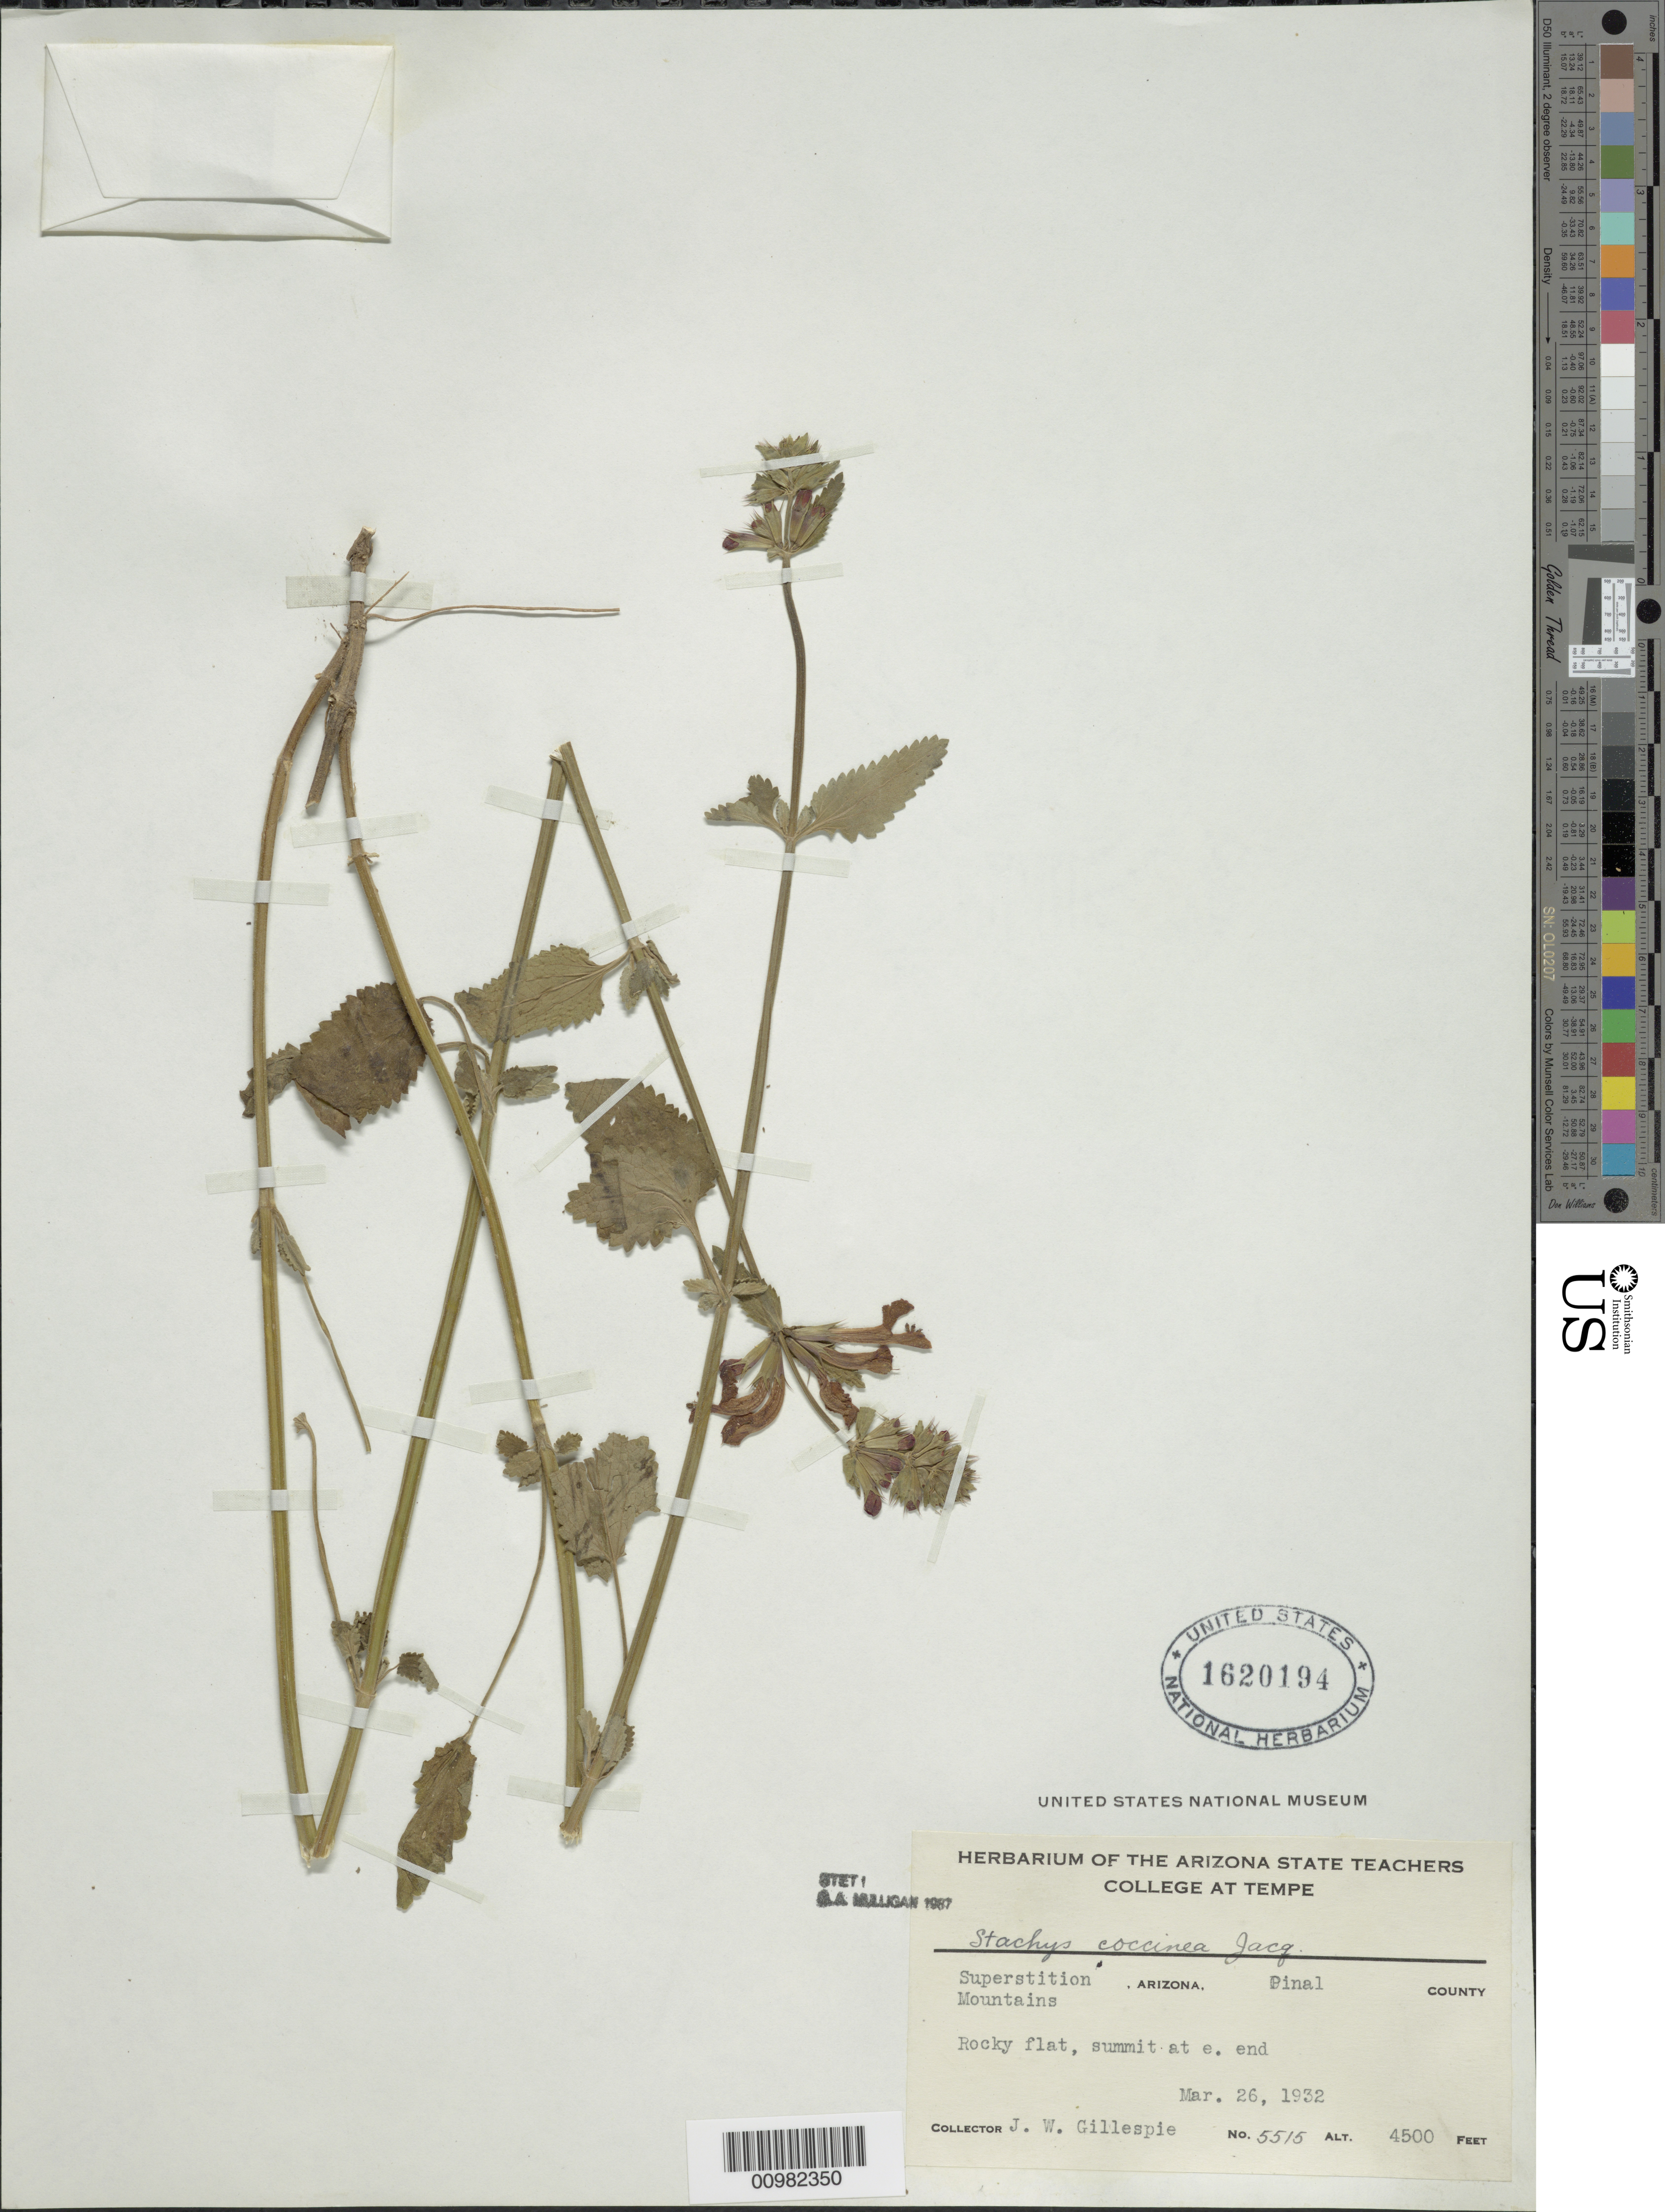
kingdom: Plantae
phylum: Tracheophyta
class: Magnoliopsida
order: Lamiales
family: Lamiaceae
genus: Stachys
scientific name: Stachys coccinea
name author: Ortega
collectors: J. W. Gillespie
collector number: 5515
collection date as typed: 26 Mar 1932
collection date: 1932-03-26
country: United States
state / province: Arizona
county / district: Pinal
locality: Superstition Mts.; Rocky flat summit at E. end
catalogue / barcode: US 1620194